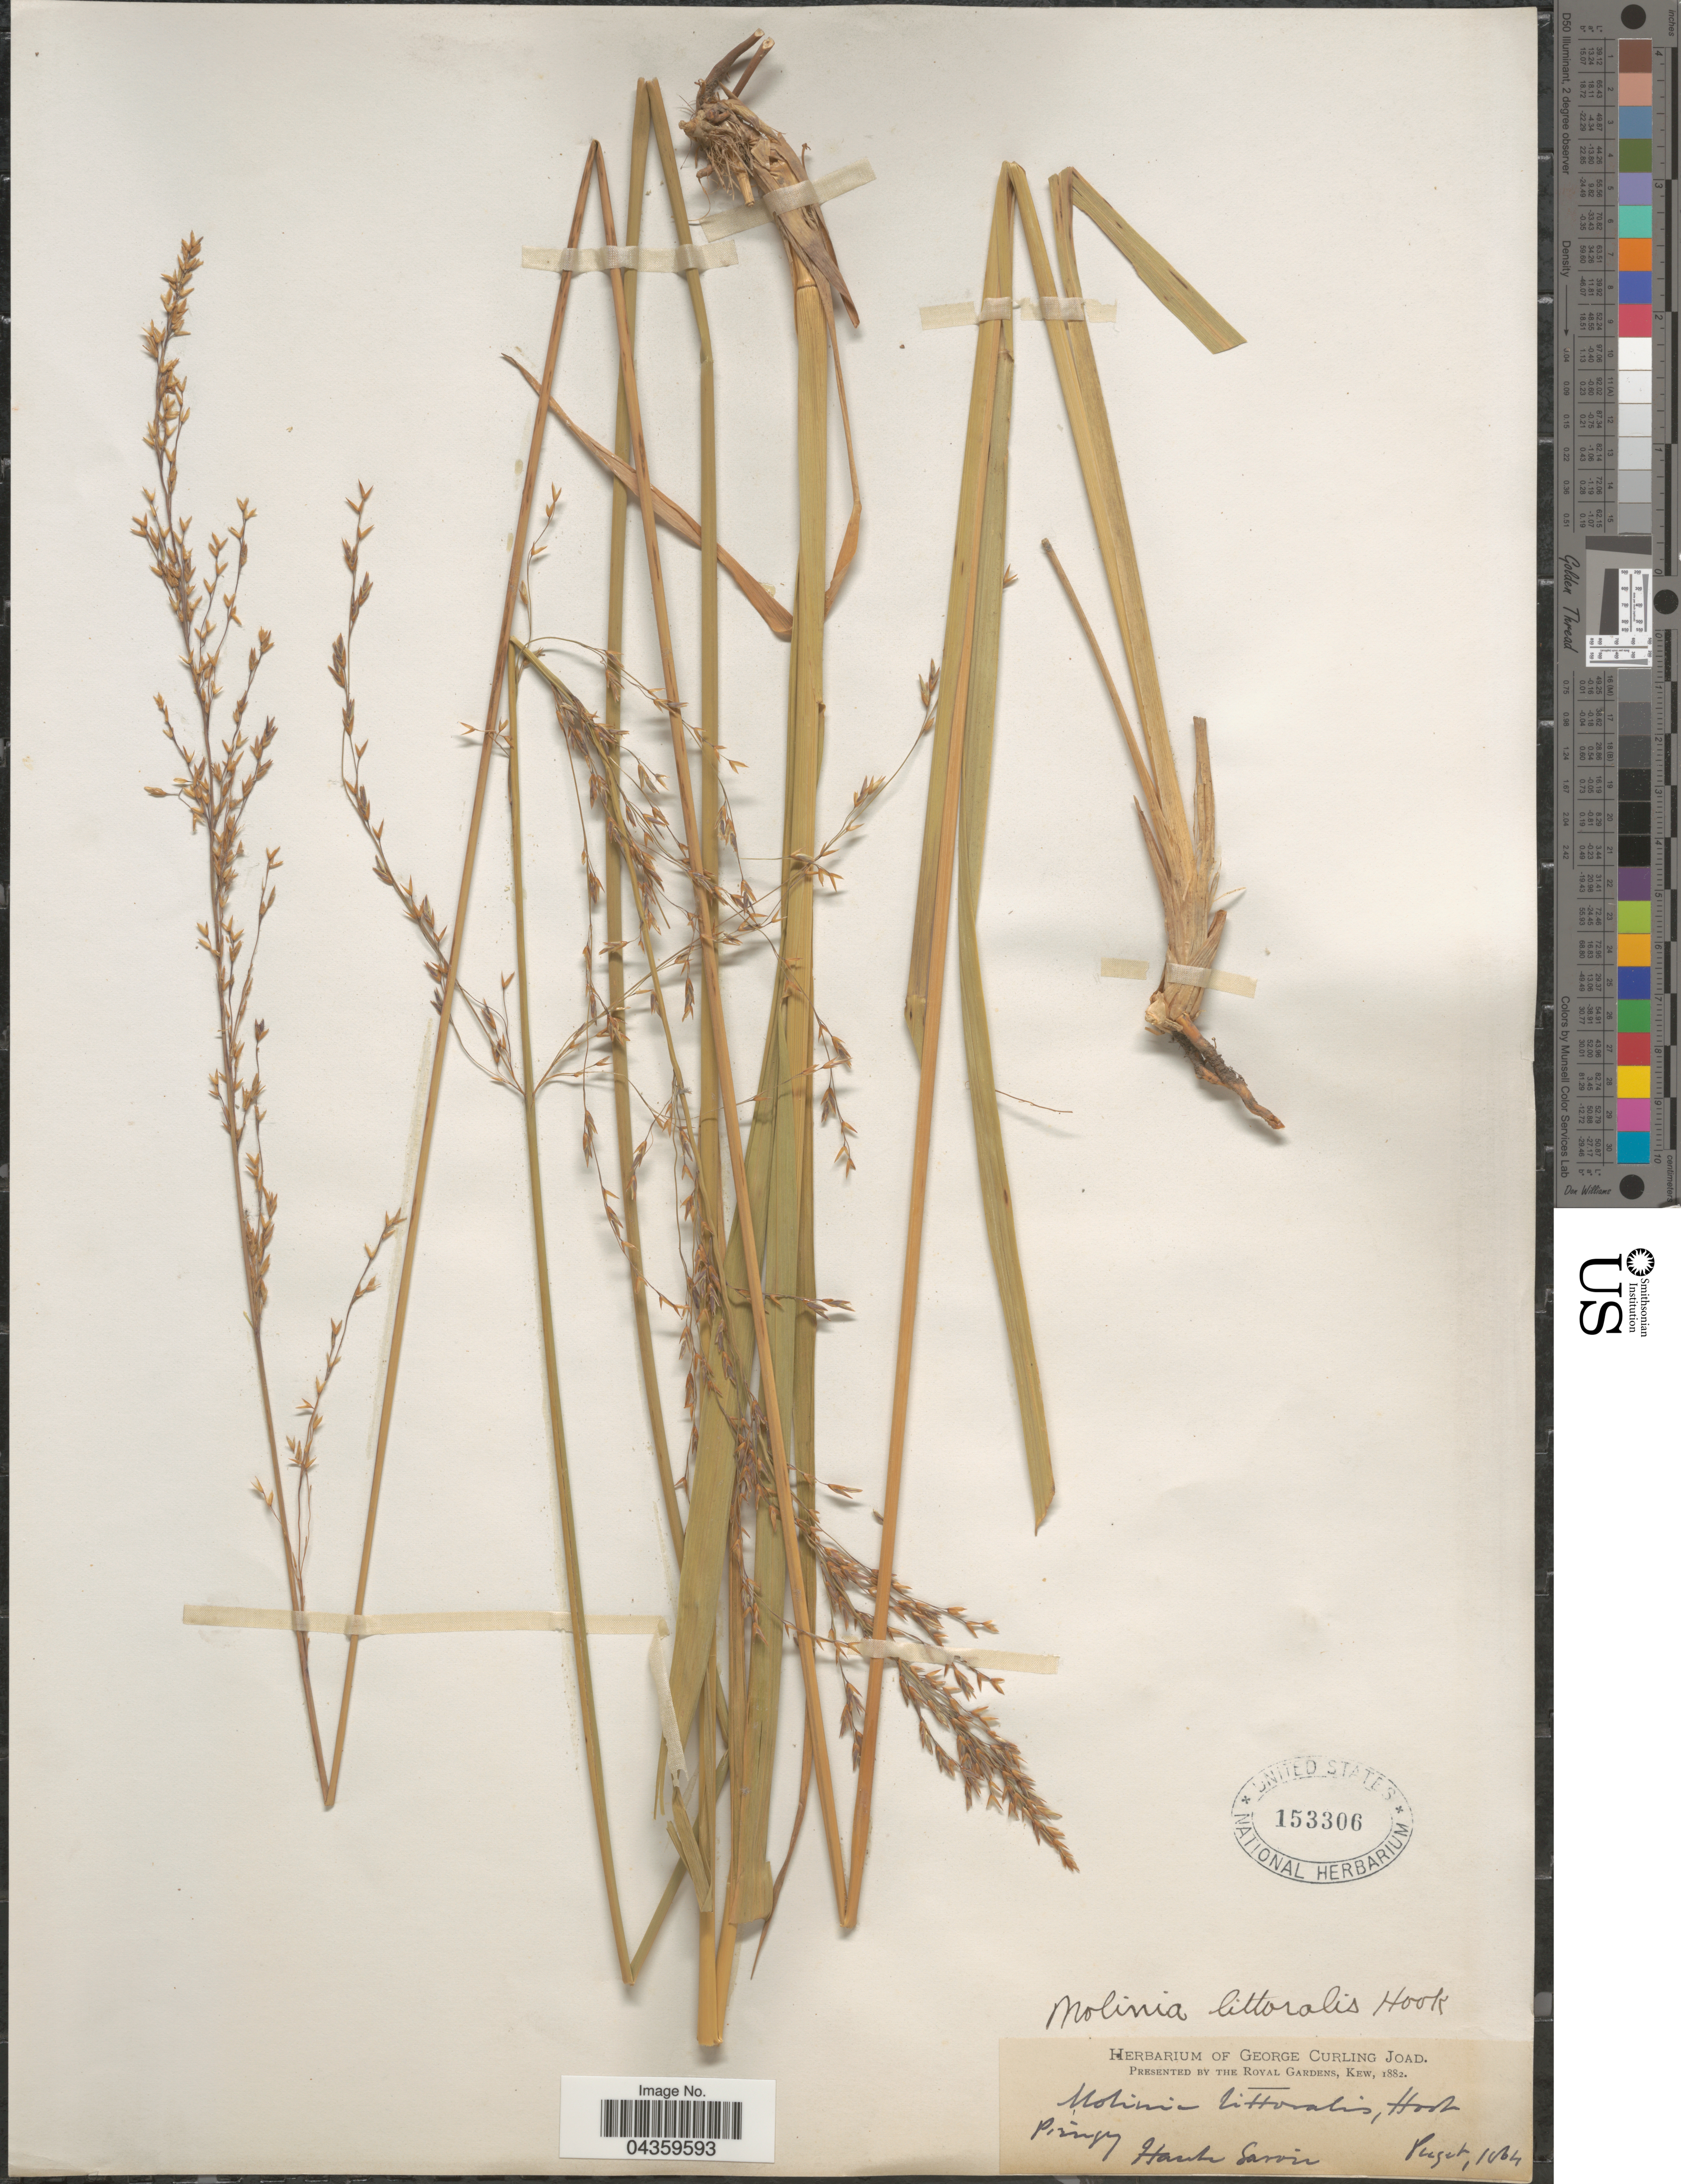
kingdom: Plantae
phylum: Tracheophyta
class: Liliopsida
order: Poales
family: Poaceae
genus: Molinia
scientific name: Molinia arundinacea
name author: Schrank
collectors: -. Puget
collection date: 1864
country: France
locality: Pringy. Haute Savoie.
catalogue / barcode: US 153306